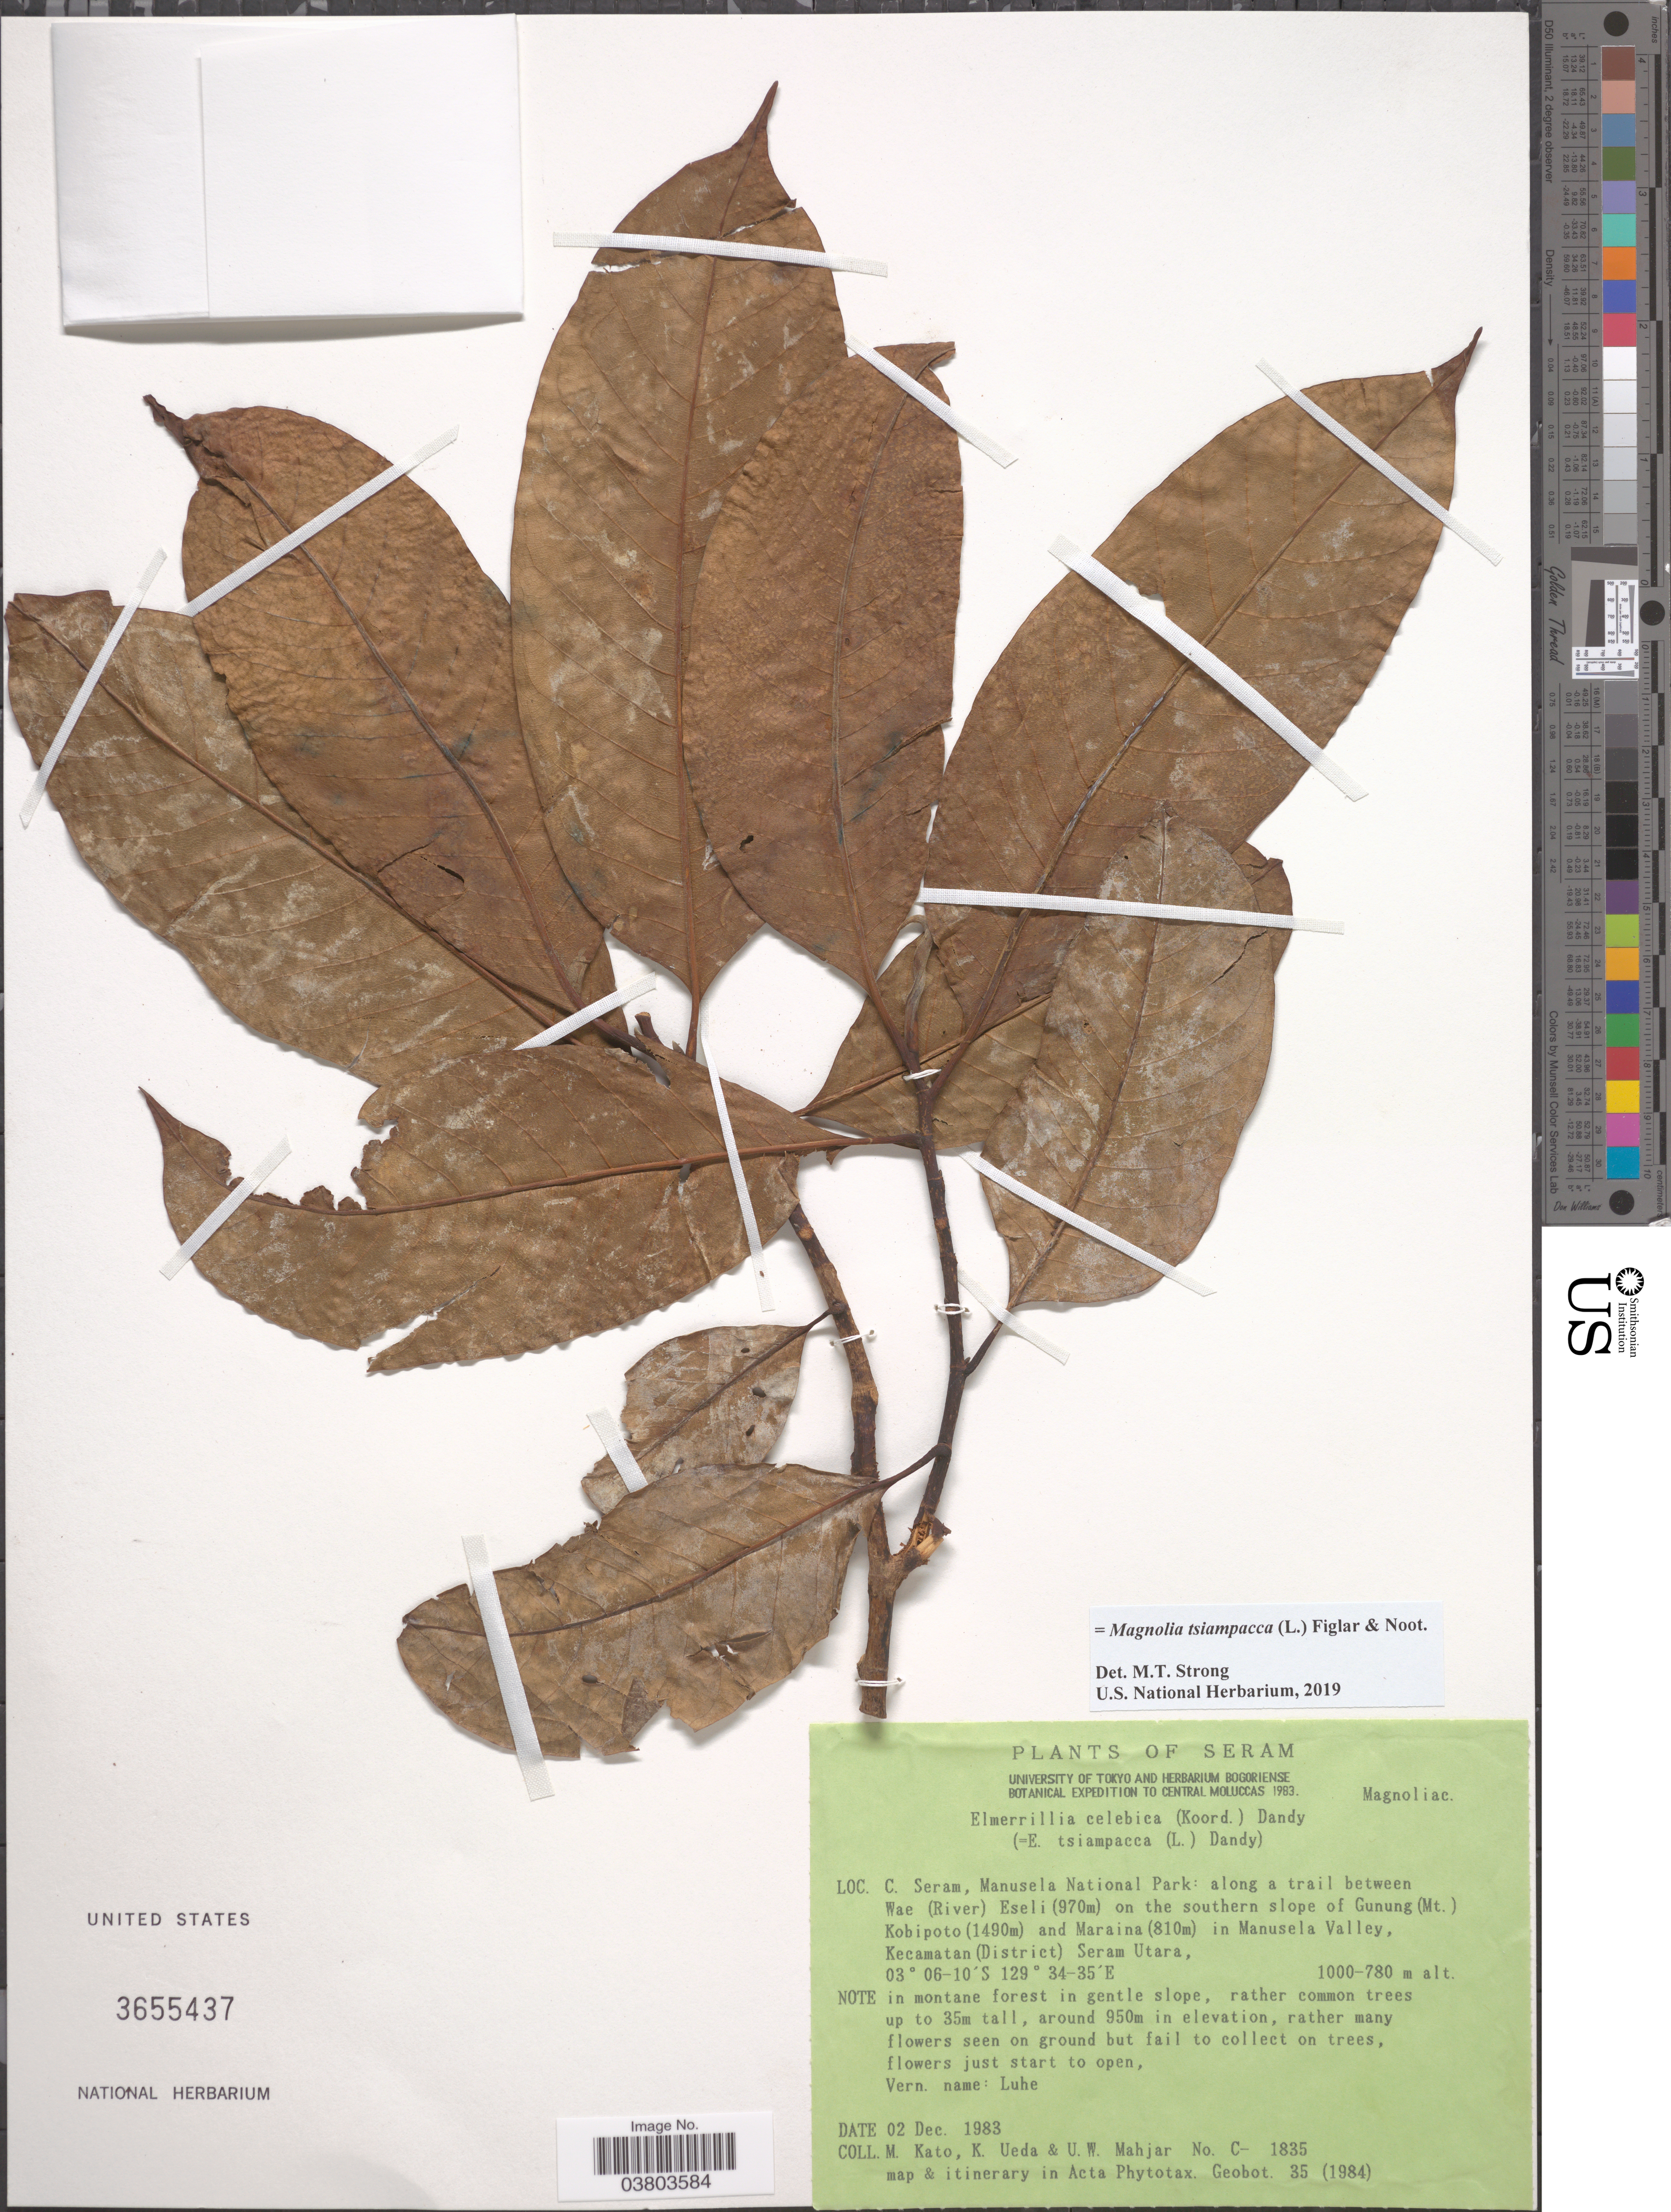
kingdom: Plantae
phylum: Tracheophyta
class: Magnoliopsida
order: Magnoliales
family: Magnoliaceae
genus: Magnolia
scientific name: Magnolia tsiampacca var. tsiampacca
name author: (L.) Figlar & Noot.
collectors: M. Kato, K. Ueda & U.W. Mahjar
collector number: C-1835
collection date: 1983-12-02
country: Indonesia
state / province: Maluku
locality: Seram. C. Seram, Manusela National Park: along a trail between Wa (River) Eseli (970m) on the southern slope of Gunung (Mt.) Kobipoto (1490m) and Maraina (810m) in Manusela Valley, Kecamatan (District) Seram Utara.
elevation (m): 780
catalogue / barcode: US 3655437